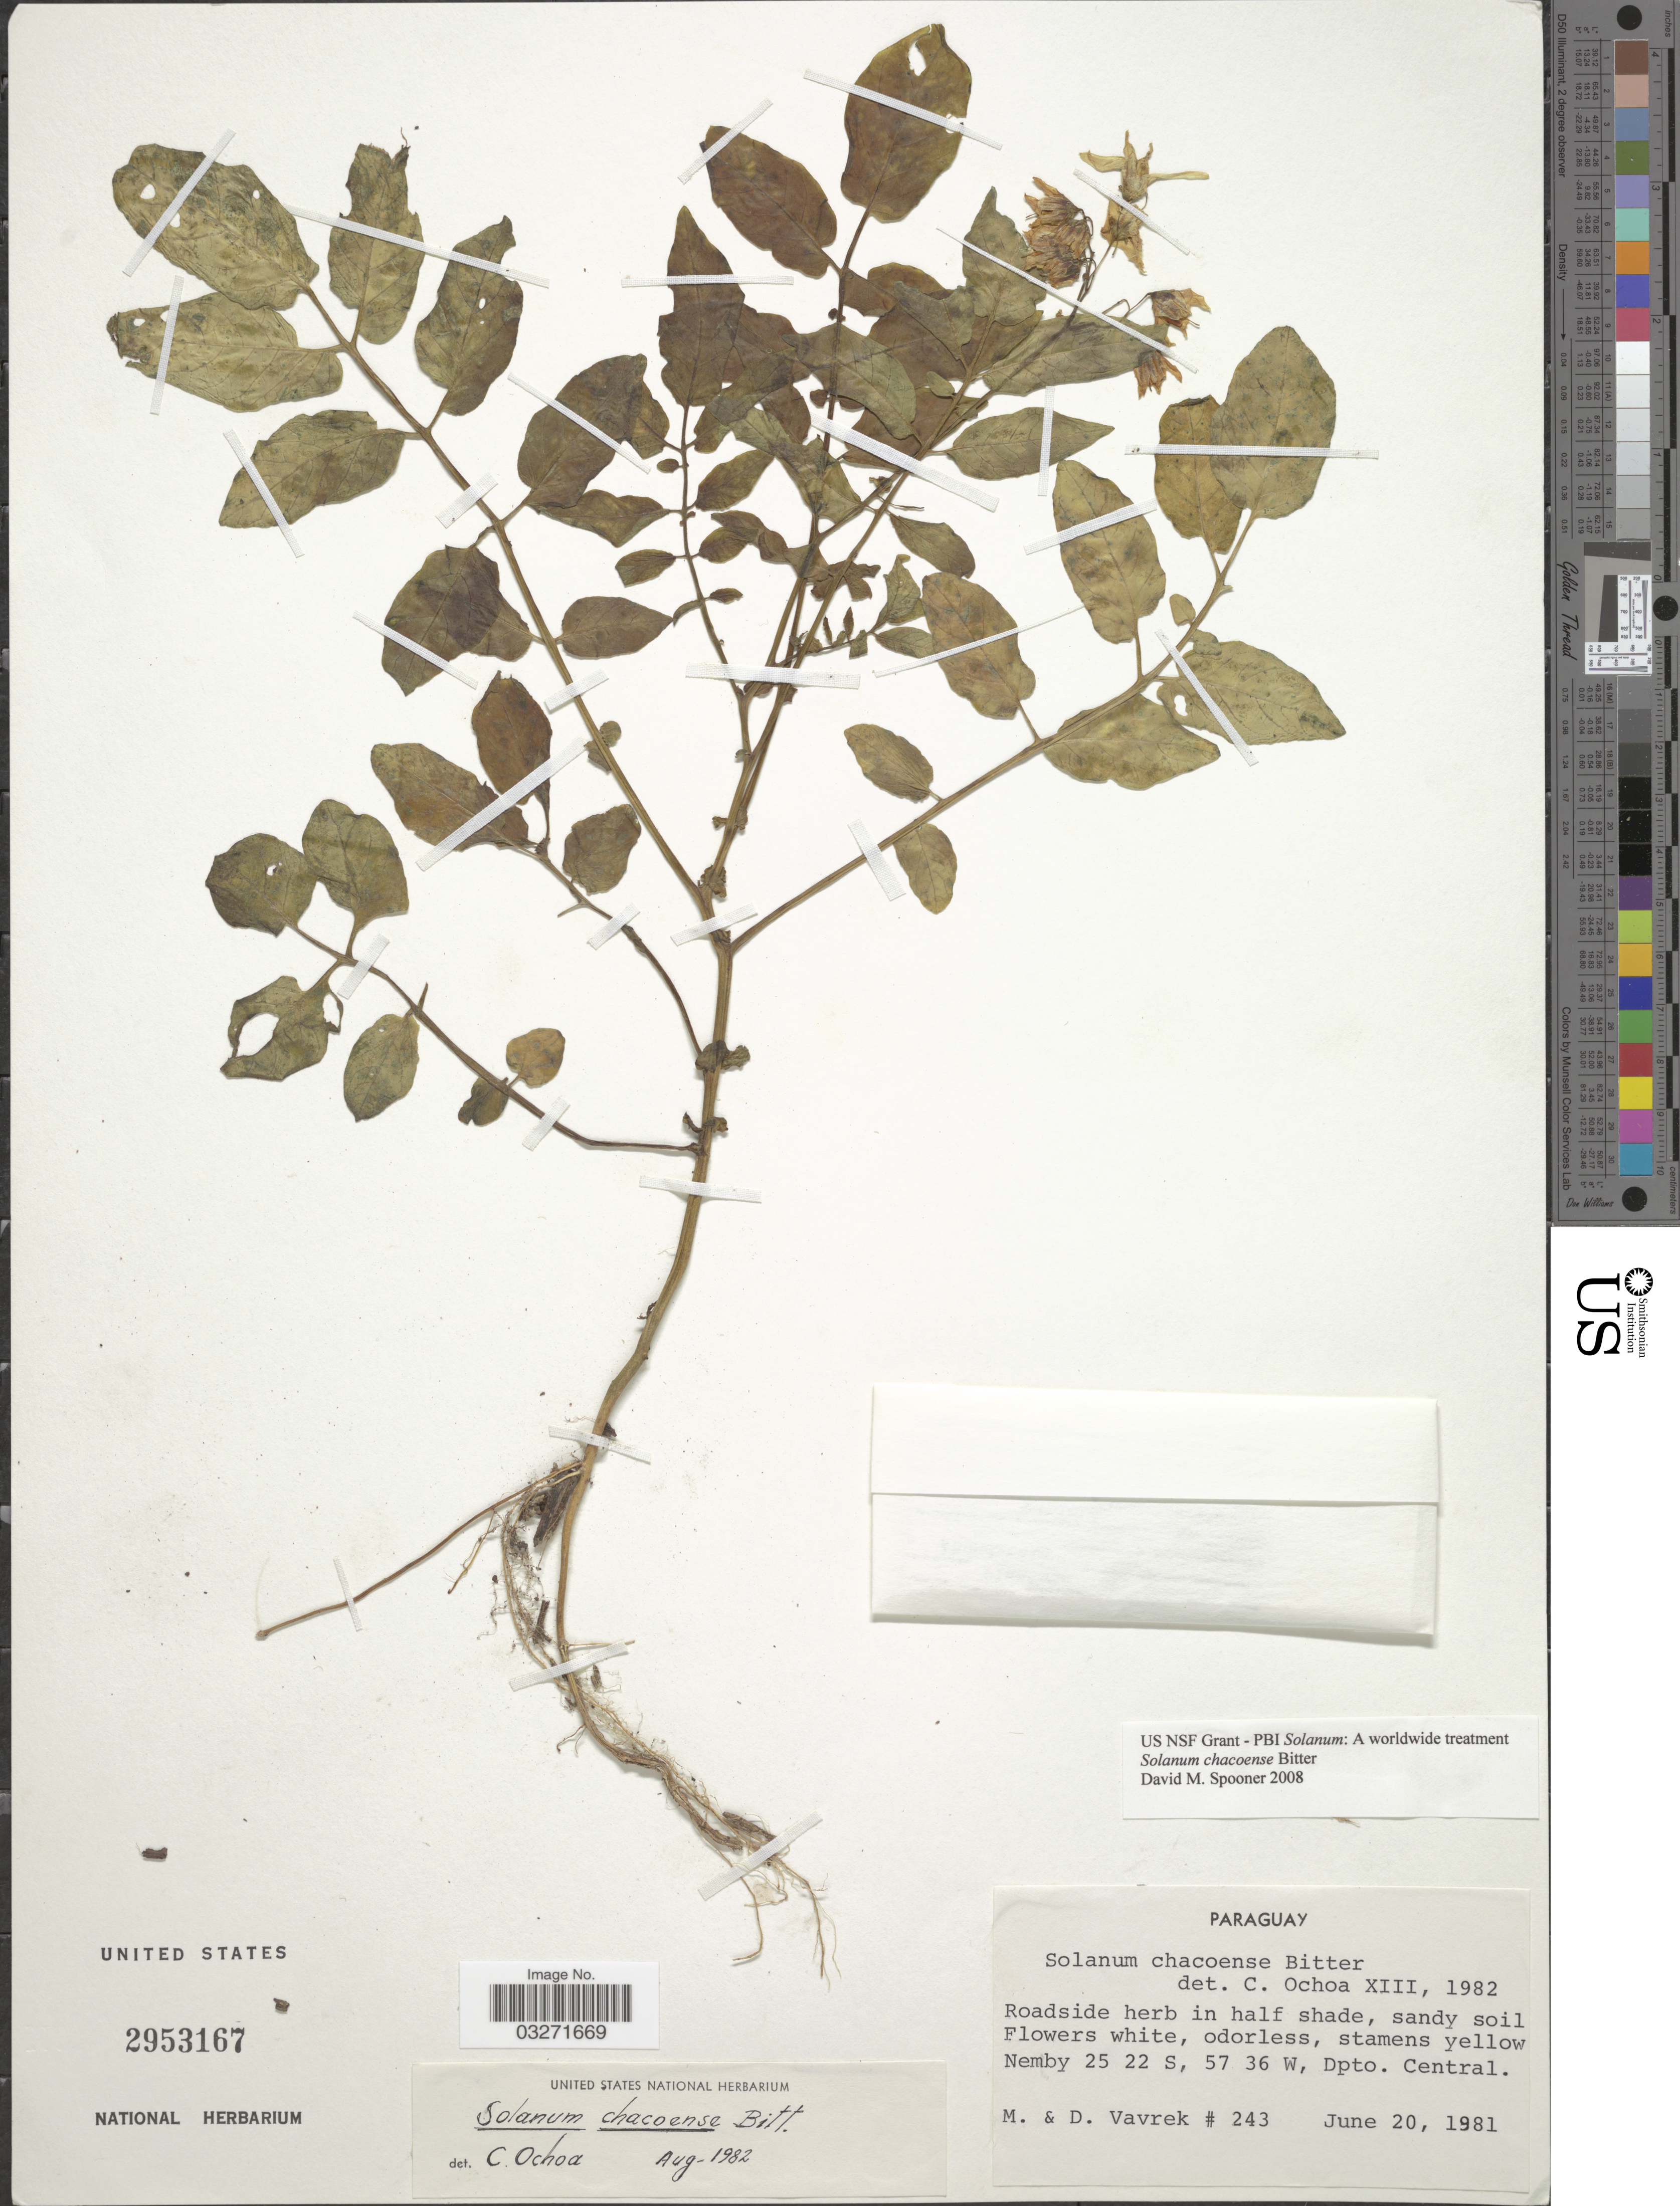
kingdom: Plantae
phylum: Tracheophyta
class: Magnoliopsida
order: Solanales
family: Solanaceae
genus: Solanum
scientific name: Solanum chacoense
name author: Bitt.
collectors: M. Vavrek & D. Vavrek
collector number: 243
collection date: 1981-06-20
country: Paraguay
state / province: Central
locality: Nemby, Dpto. Central.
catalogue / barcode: US 2953167